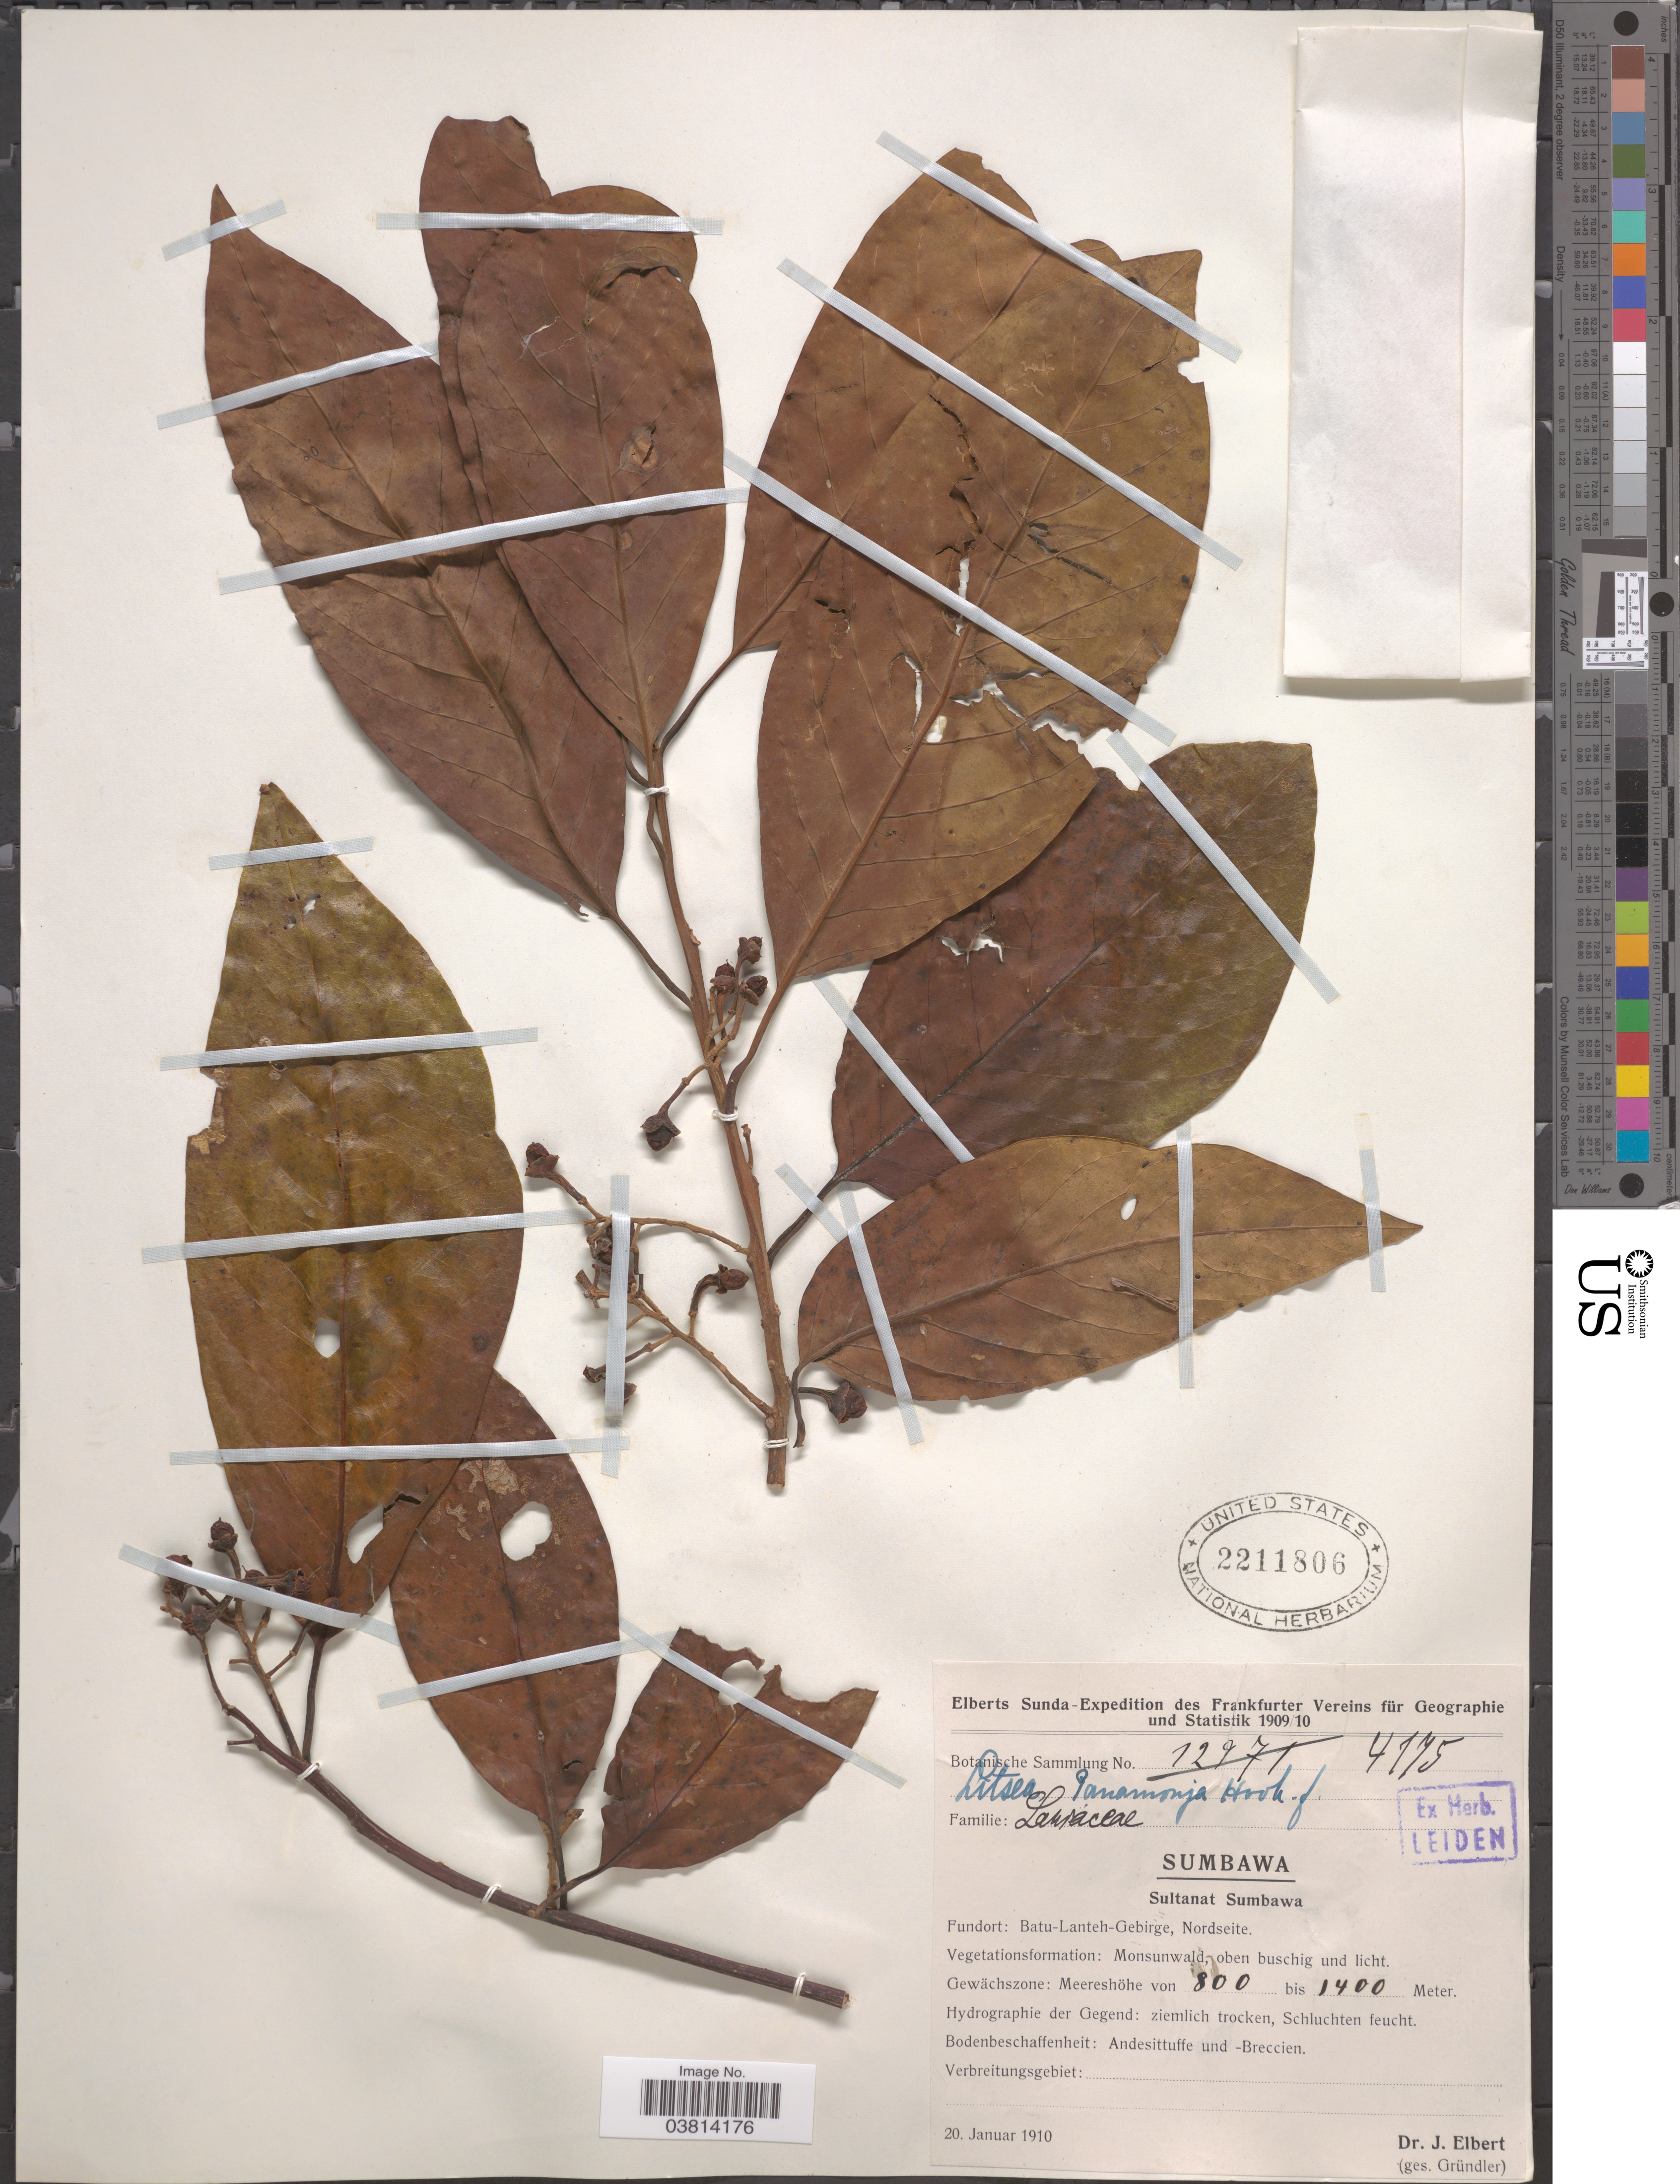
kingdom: Plantae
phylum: Tracheophyta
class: Magnoliopsida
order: Laurales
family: Lauraceae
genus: Litsea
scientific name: Litsea panamanja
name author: (Buch.-Ham. ex Nees) Hook. f.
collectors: J. Elbert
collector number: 4175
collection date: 1910-01-20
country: Indonesia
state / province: Nusa Tenggara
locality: Sumbawa. Sultanat Sumbawa. Batu-Lanteh-Gebirge, Nordseite.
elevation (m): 800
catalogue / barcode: US 2211806